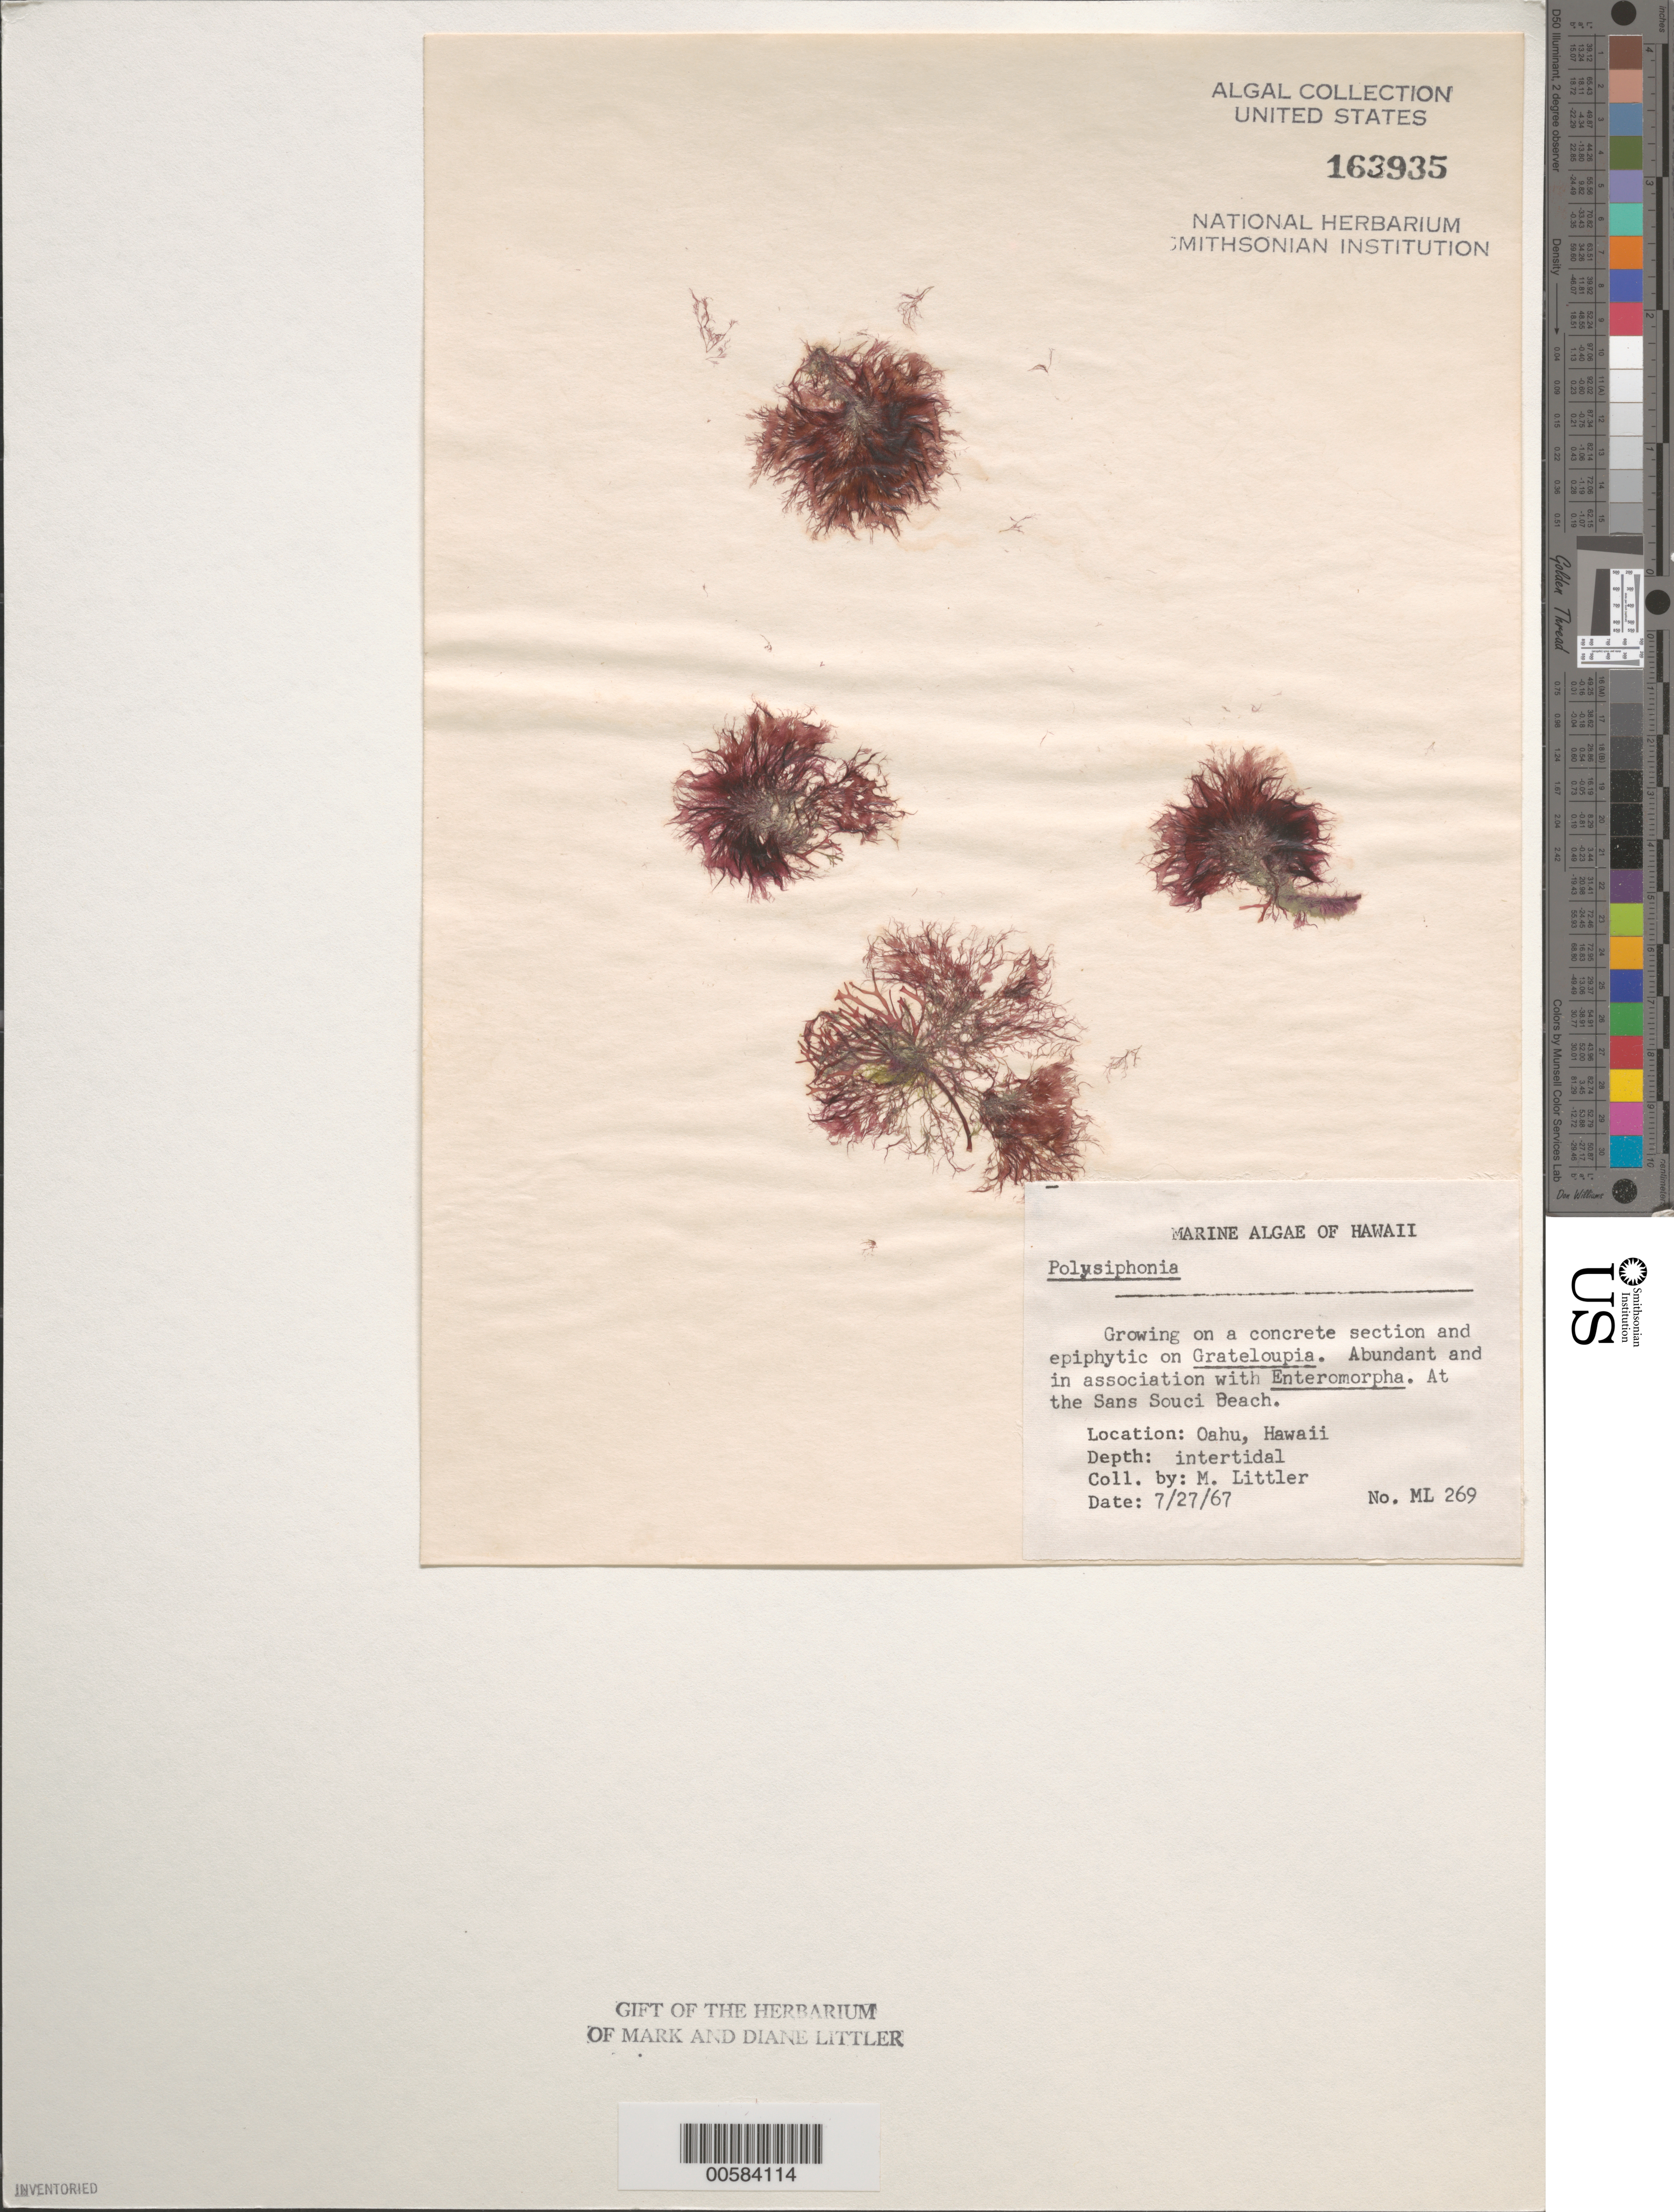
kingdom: Plantae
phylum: Rhodophyta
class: Florideophyceae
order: Ceramiales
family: Rhodomelaceae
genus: Polysiphonia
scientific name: Polysiphonia sp.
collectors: M. M. Littler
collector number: ML 269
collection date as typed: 27 Jul 1967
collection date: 1967-07-27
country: United States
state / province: Hawaii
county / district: Honolulu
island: Oahu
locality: Waikiki, Sans Souci Beach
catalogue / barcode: US 163935